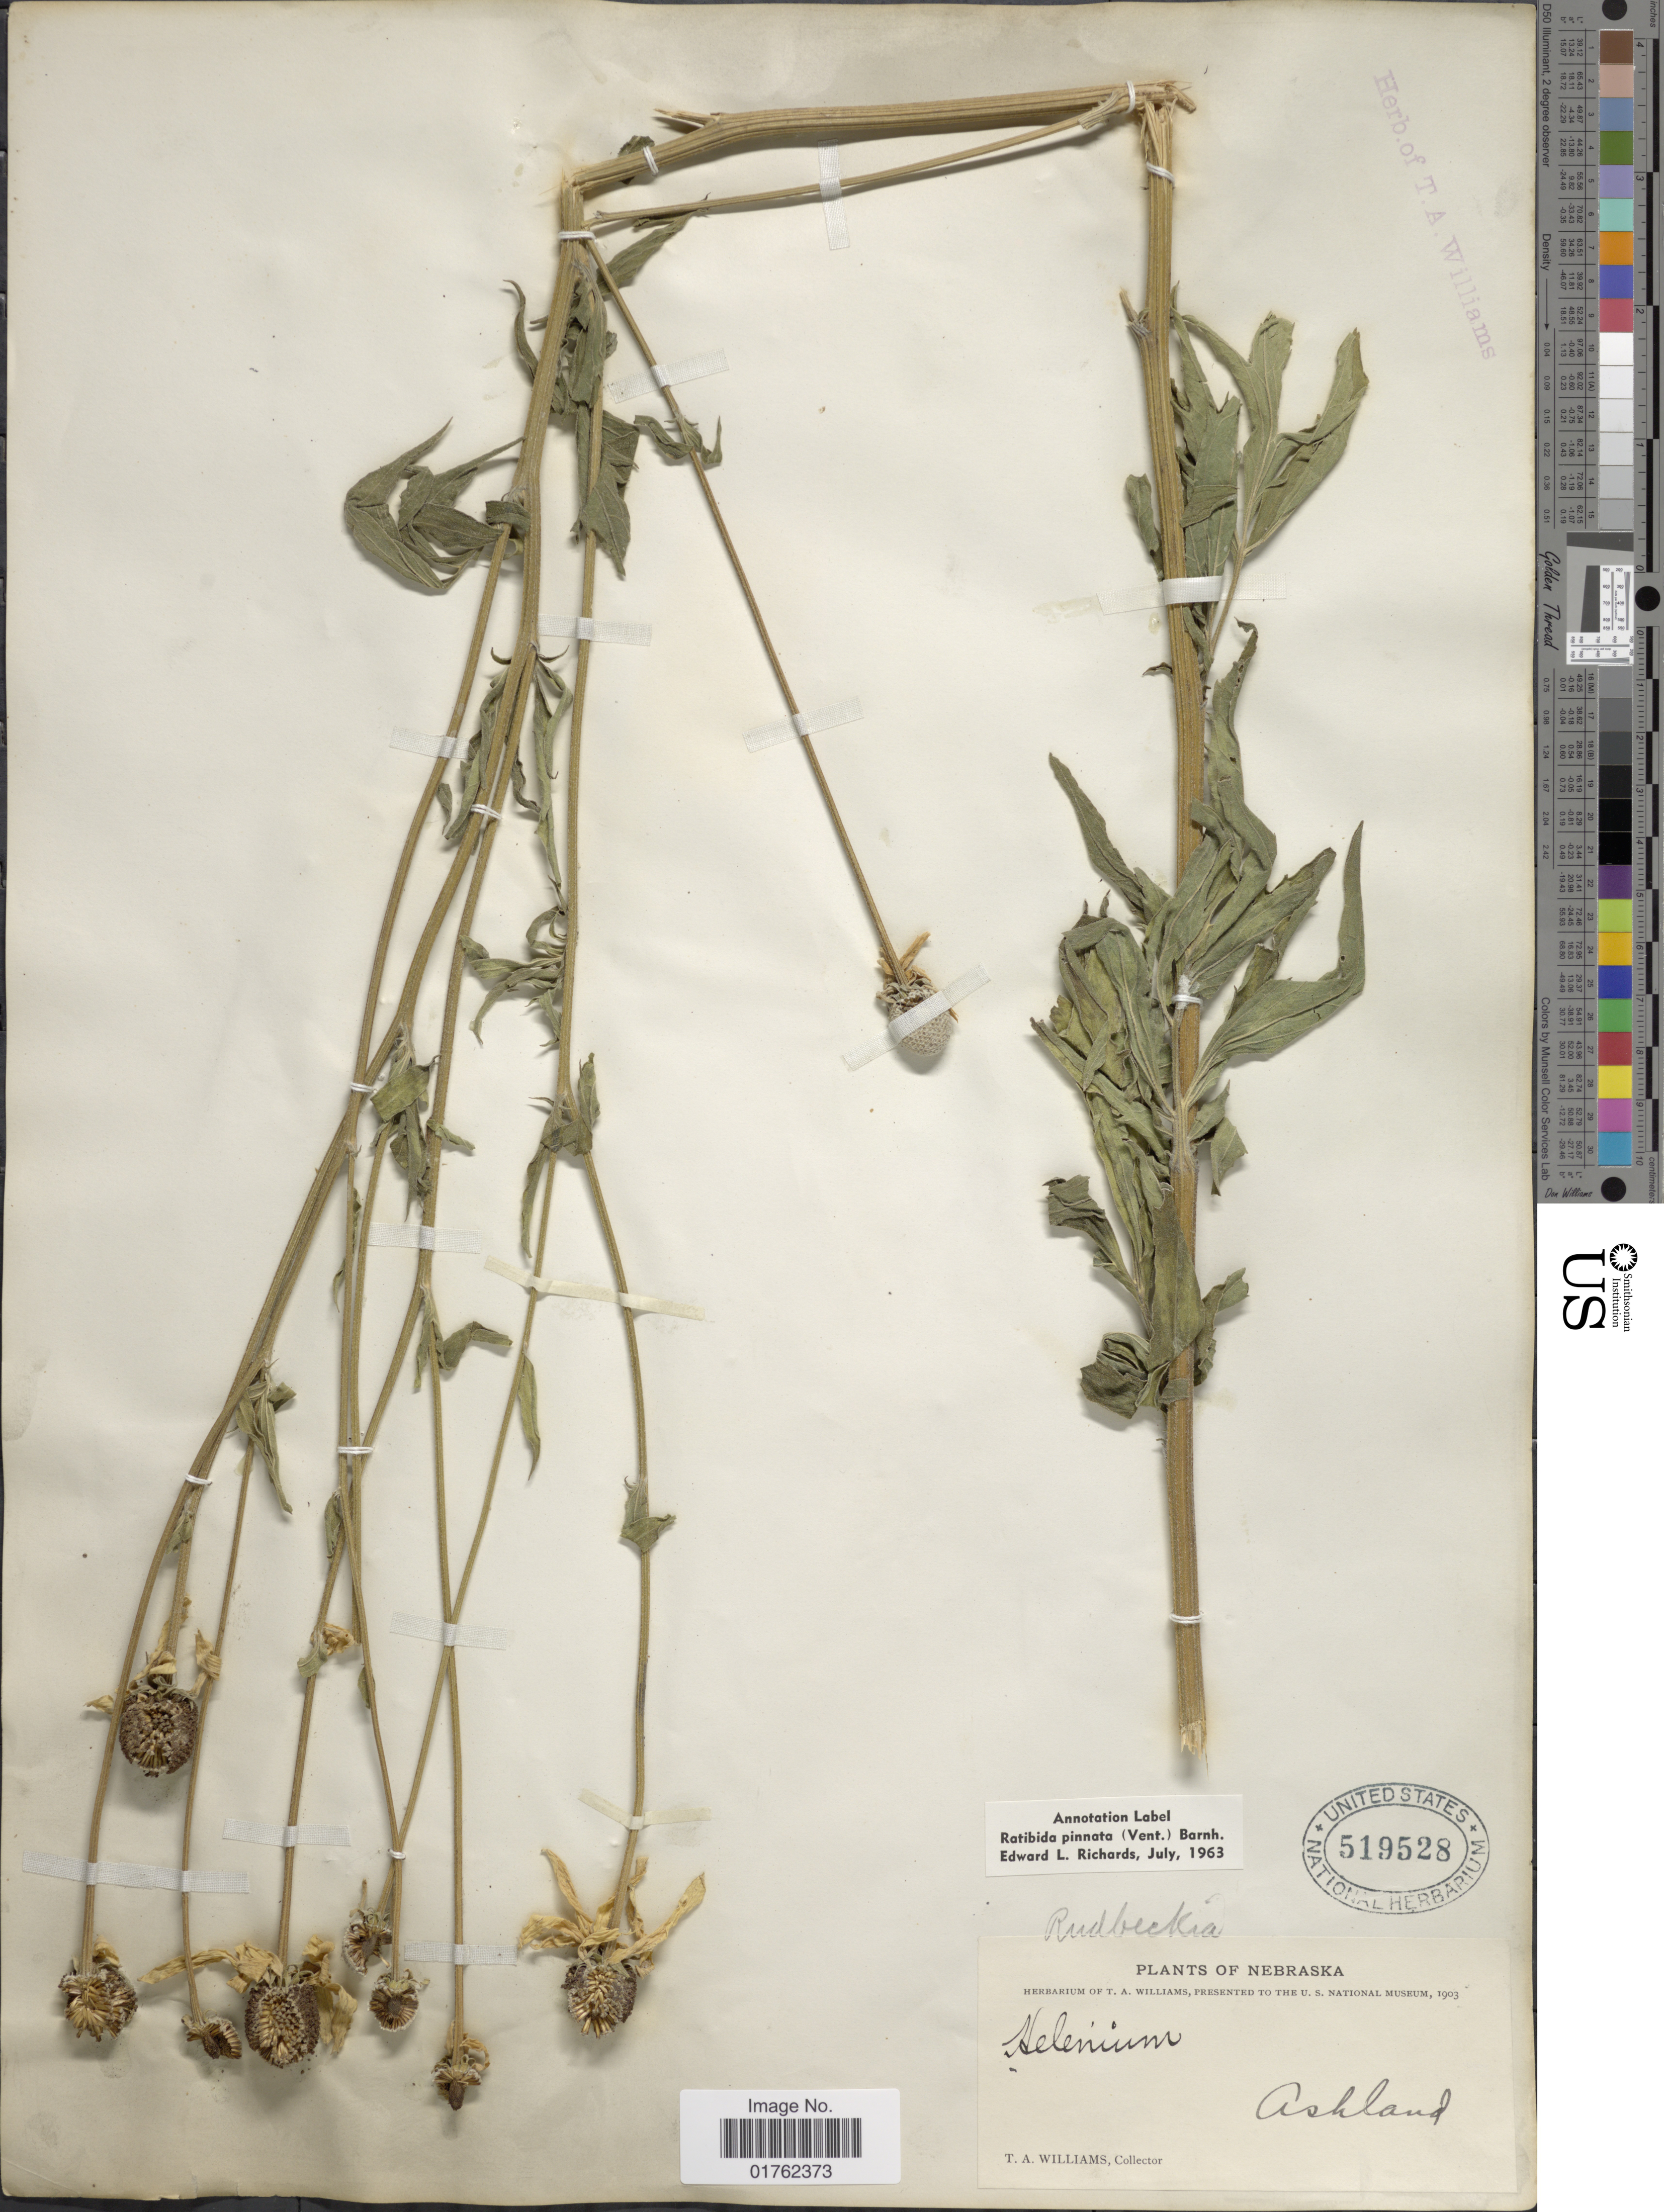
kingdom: Plantae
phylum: Tracheophyta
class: Magnoliopsida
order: Asterales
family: Asteraceae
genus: Ratibida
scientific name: Ratibida pinnata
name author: (Vent.) Barnhart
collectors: T. A. Williams (herbarium)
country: United States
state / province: Nebraska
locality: Ashland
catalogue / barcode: US 519528